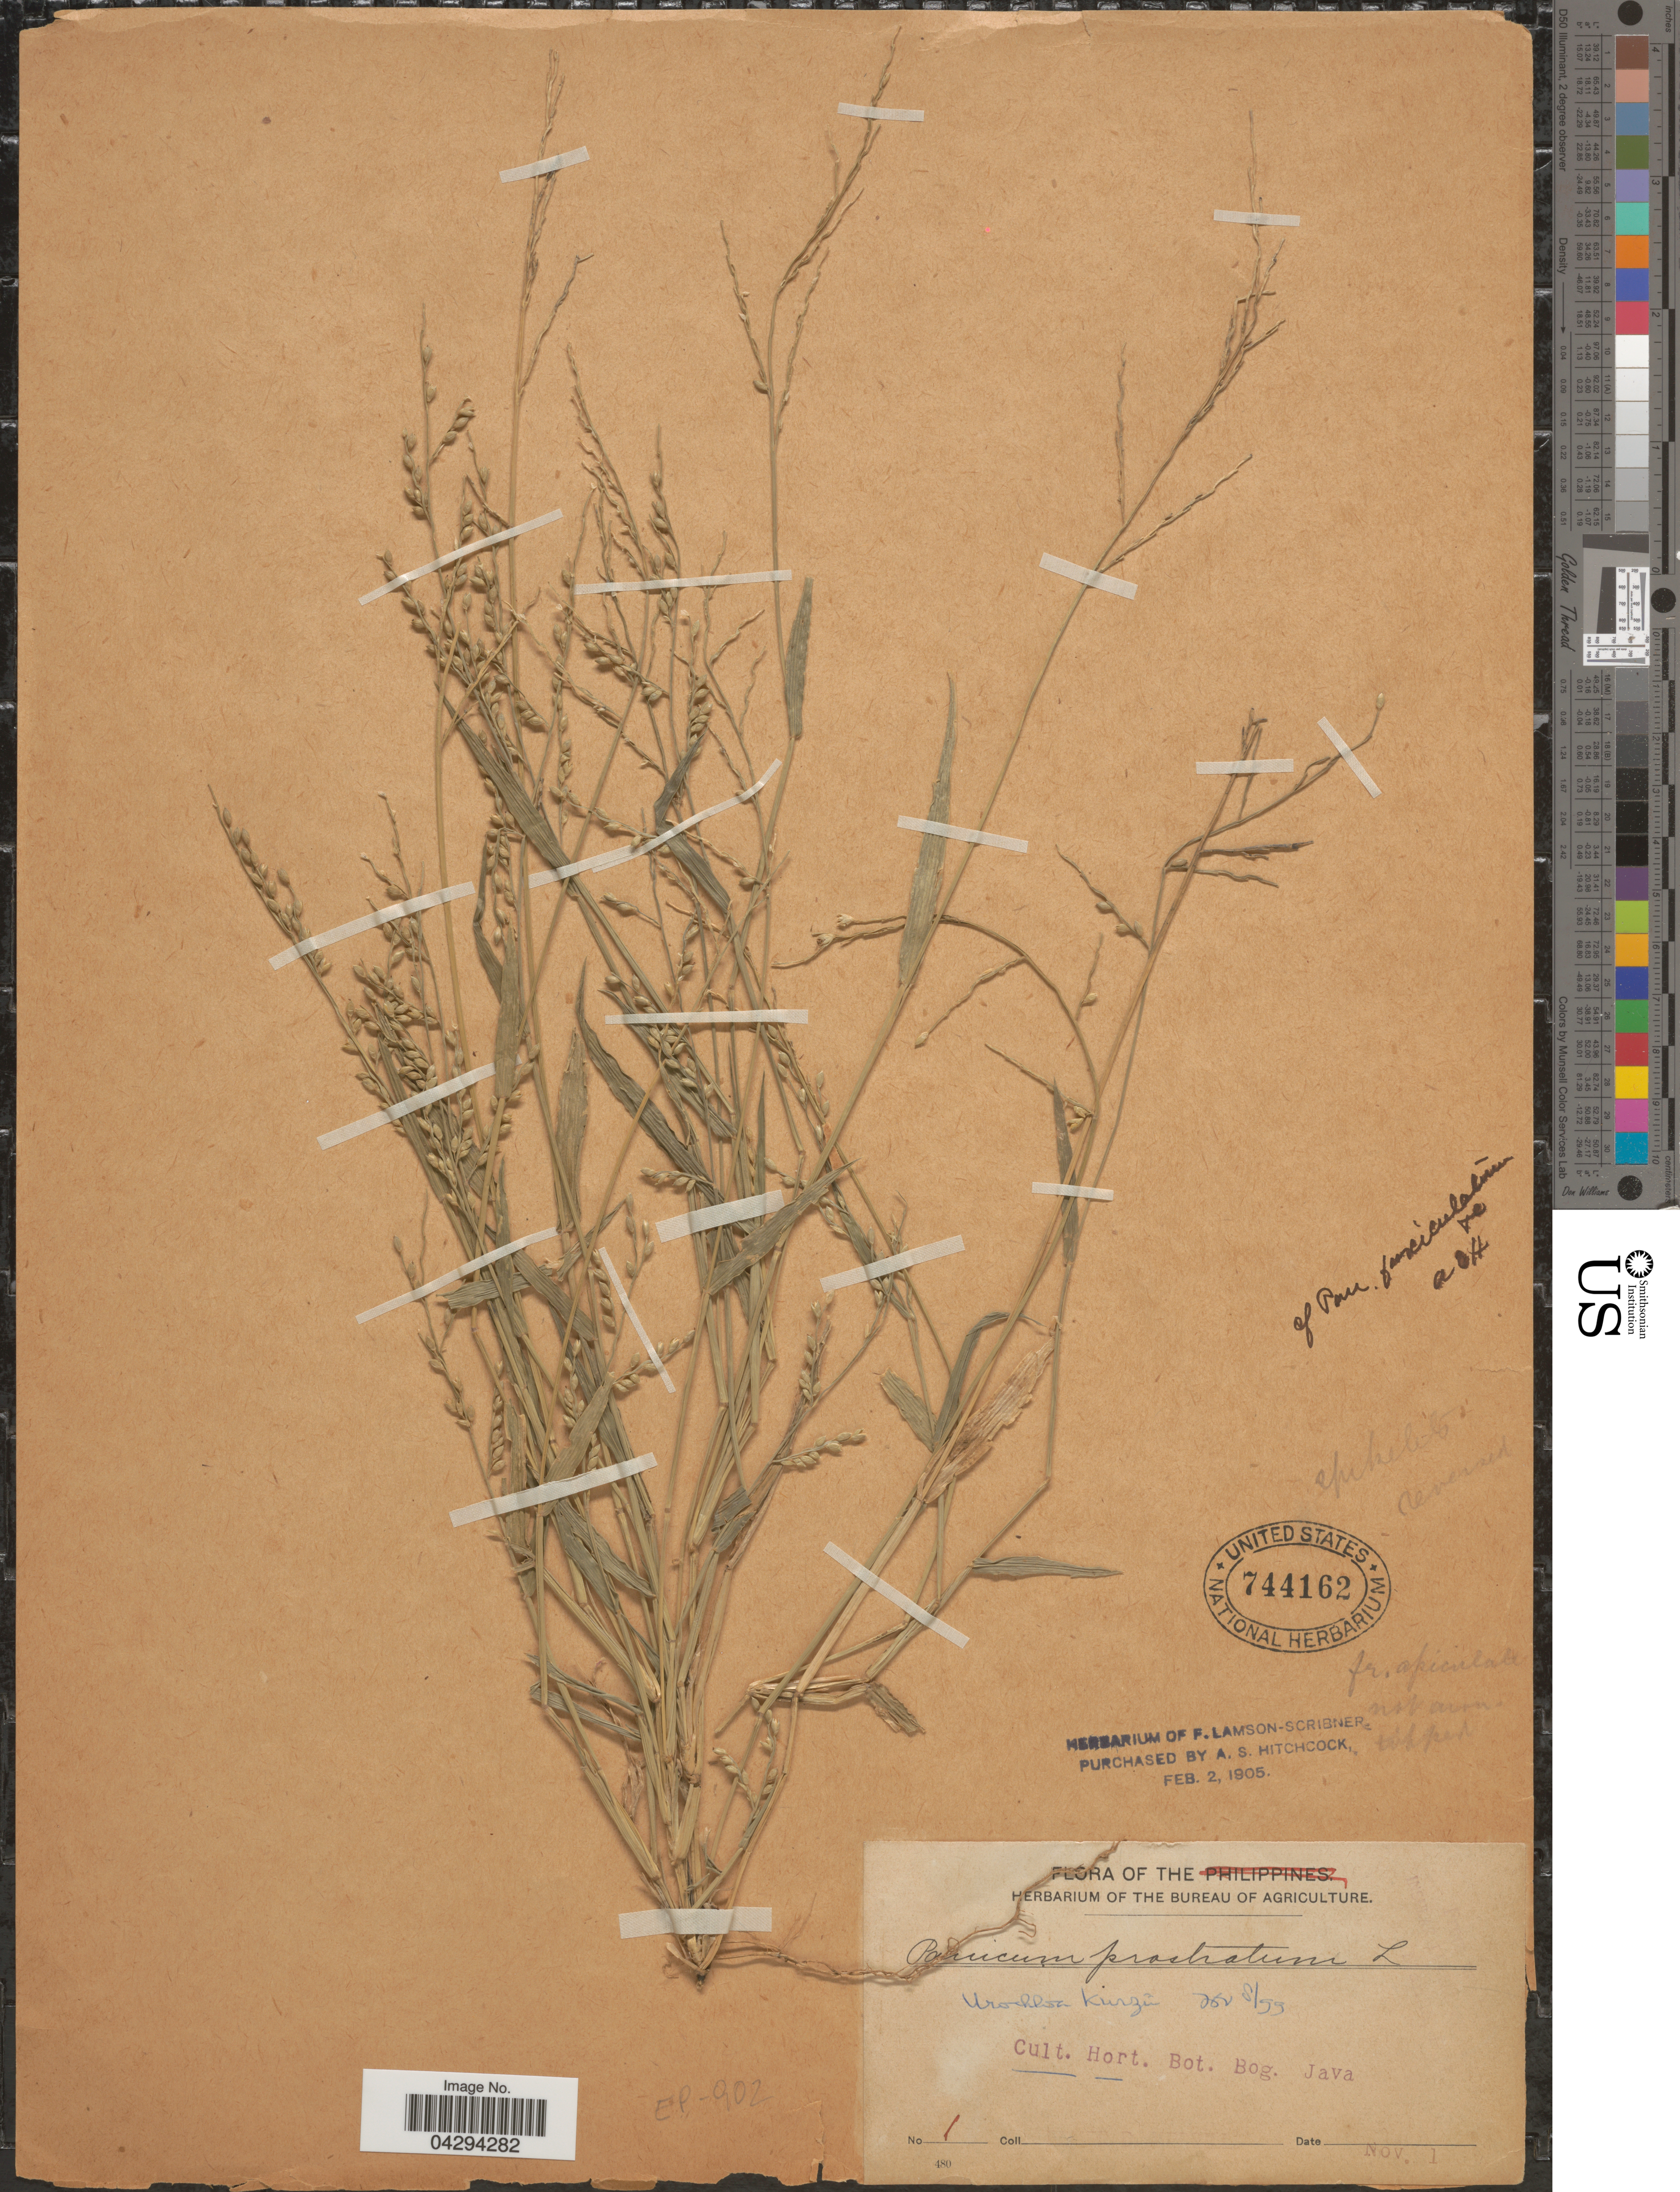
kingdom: Plantae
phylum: Tracheophyta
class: Liliopsida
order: Poales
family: Poaceae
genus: Urochloa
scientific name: Urochloa kurzii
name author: (Hook. f.) T.Q. Nguyen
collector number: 1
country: Indonesia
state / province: Java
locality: Cult. Hort. Bot. Bog. Java.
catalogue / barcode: US 744162